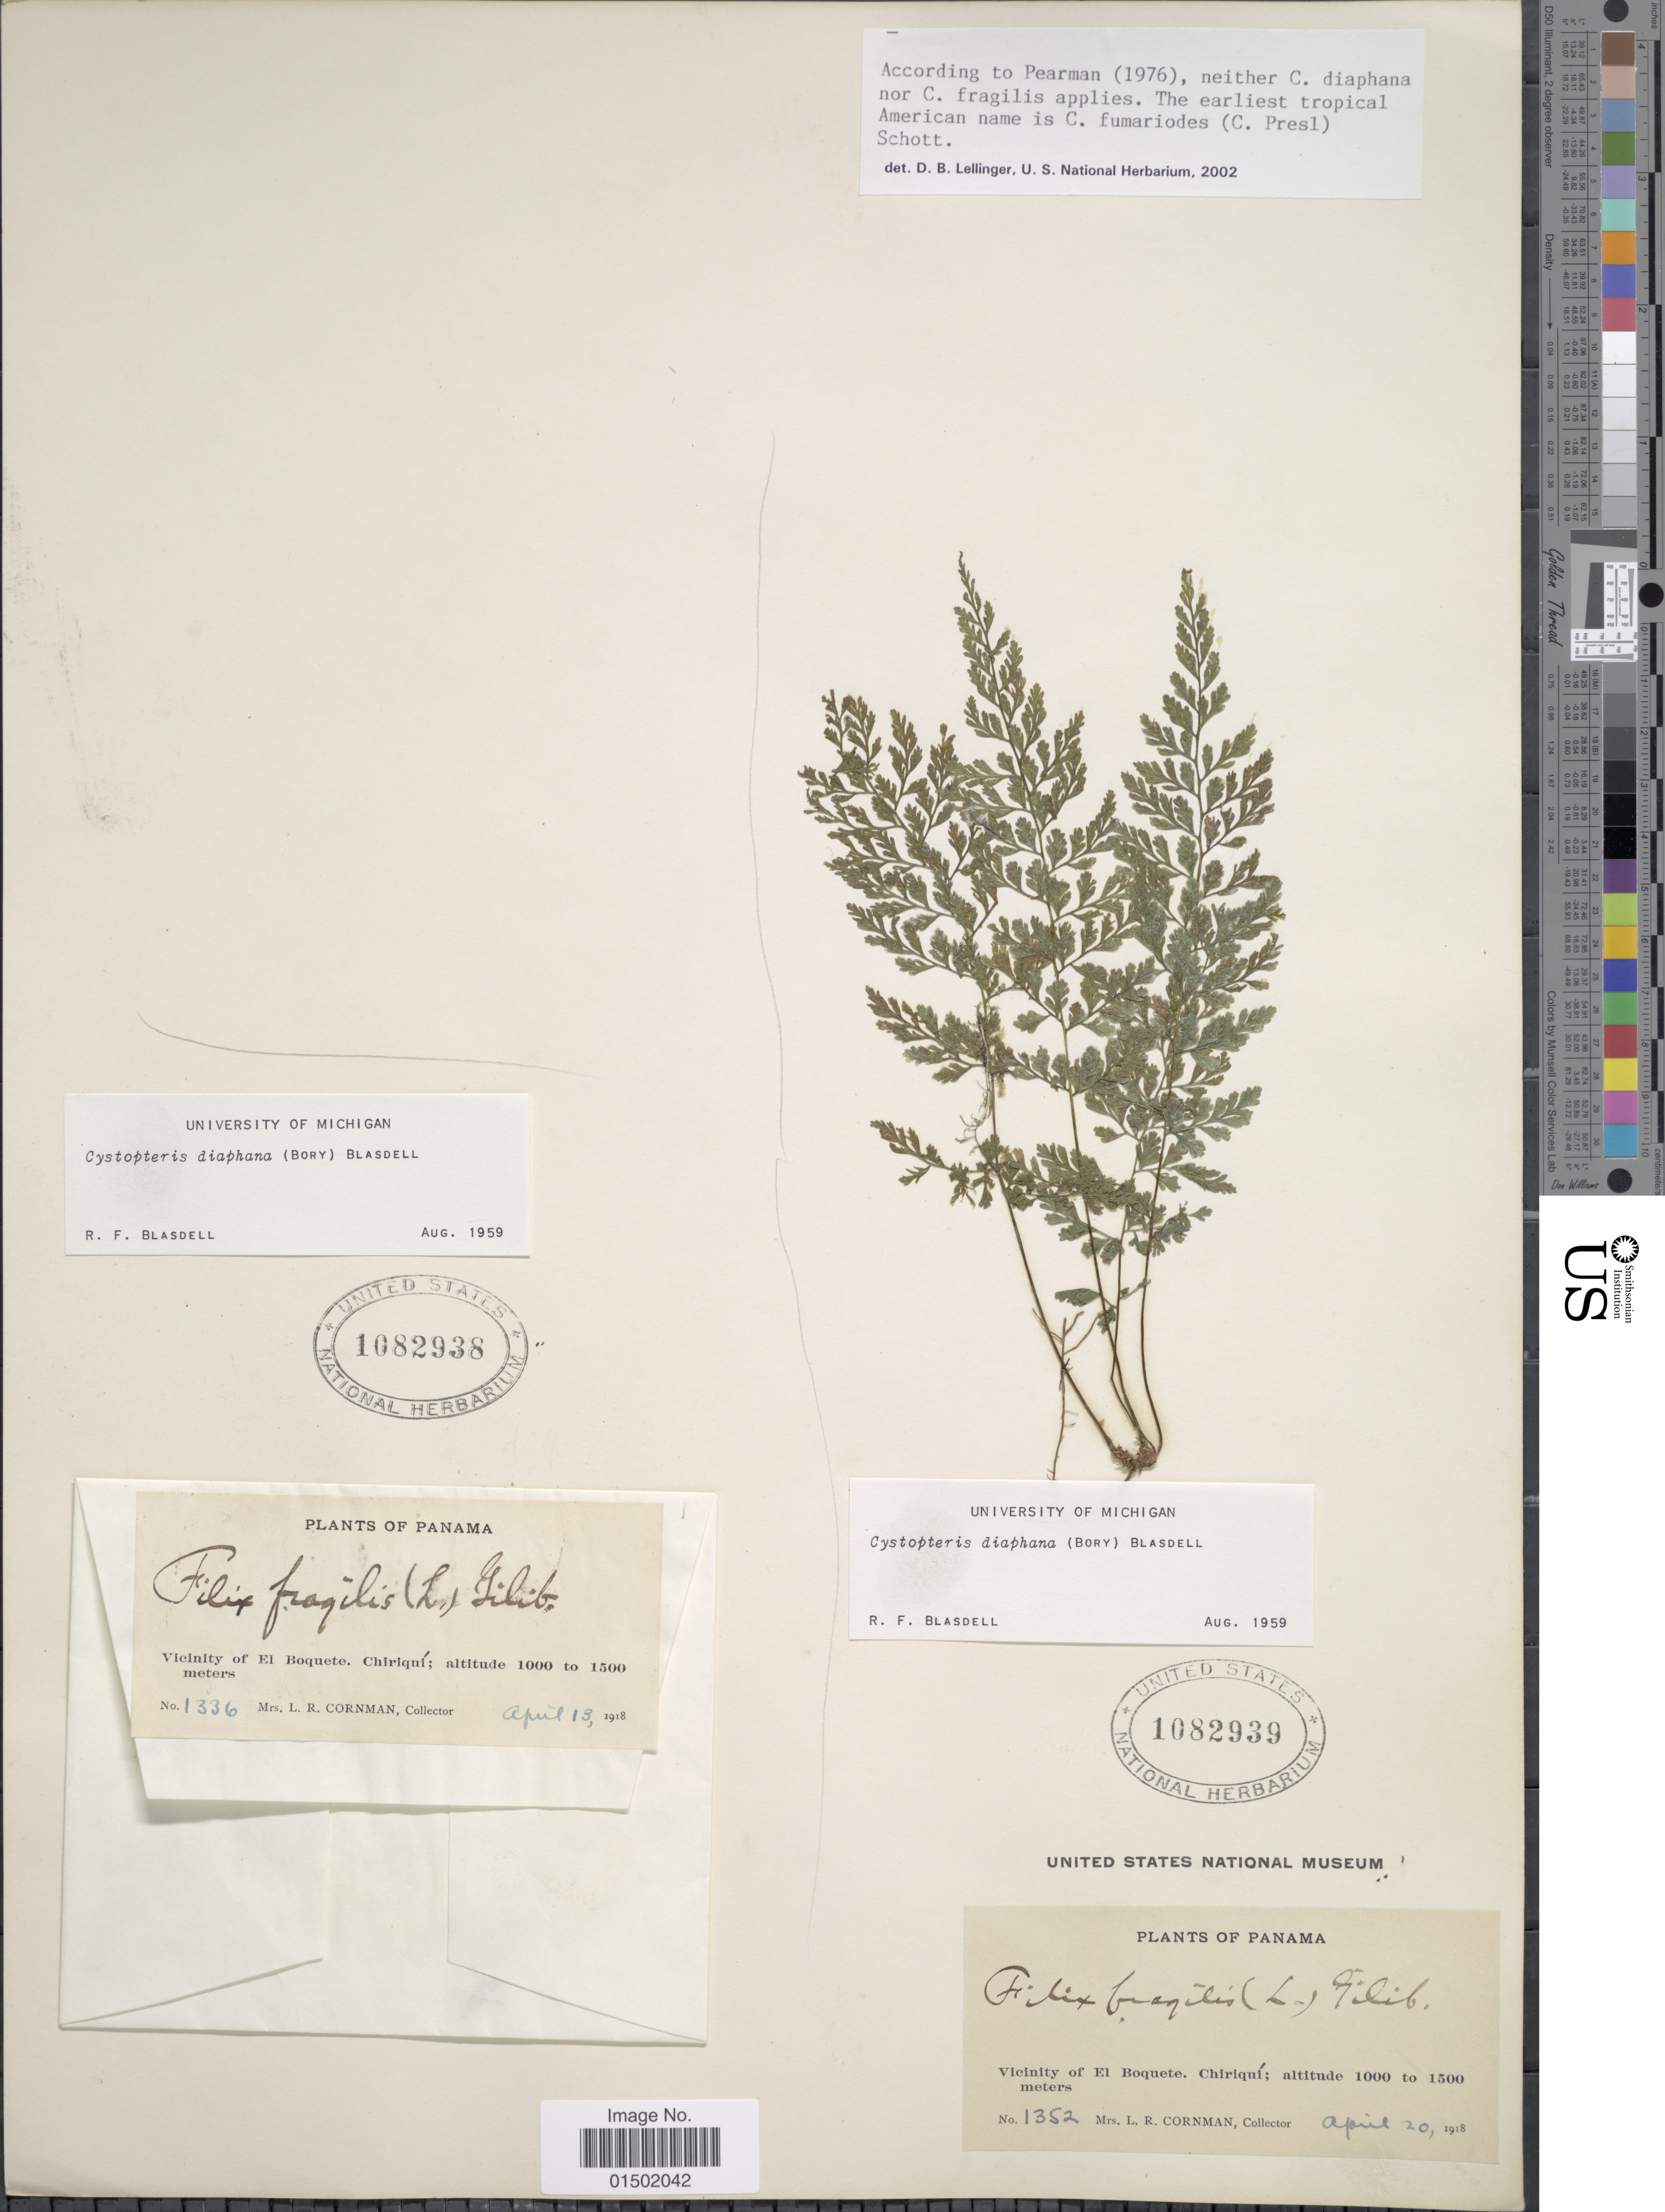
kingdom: Plantae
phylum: Tracheophyta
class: Polypodiopsida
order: Polypodiales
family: Cystopteridaceae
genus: Cystopteris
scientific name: Cystopteris fumarioides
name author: (C. Presl) Schott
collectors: L. Cornman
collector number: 1352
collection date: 1918-04-20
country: Panama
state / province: Chiriqui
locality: Vicinity of El Boquete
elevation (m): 1000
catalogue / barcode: US 1082939